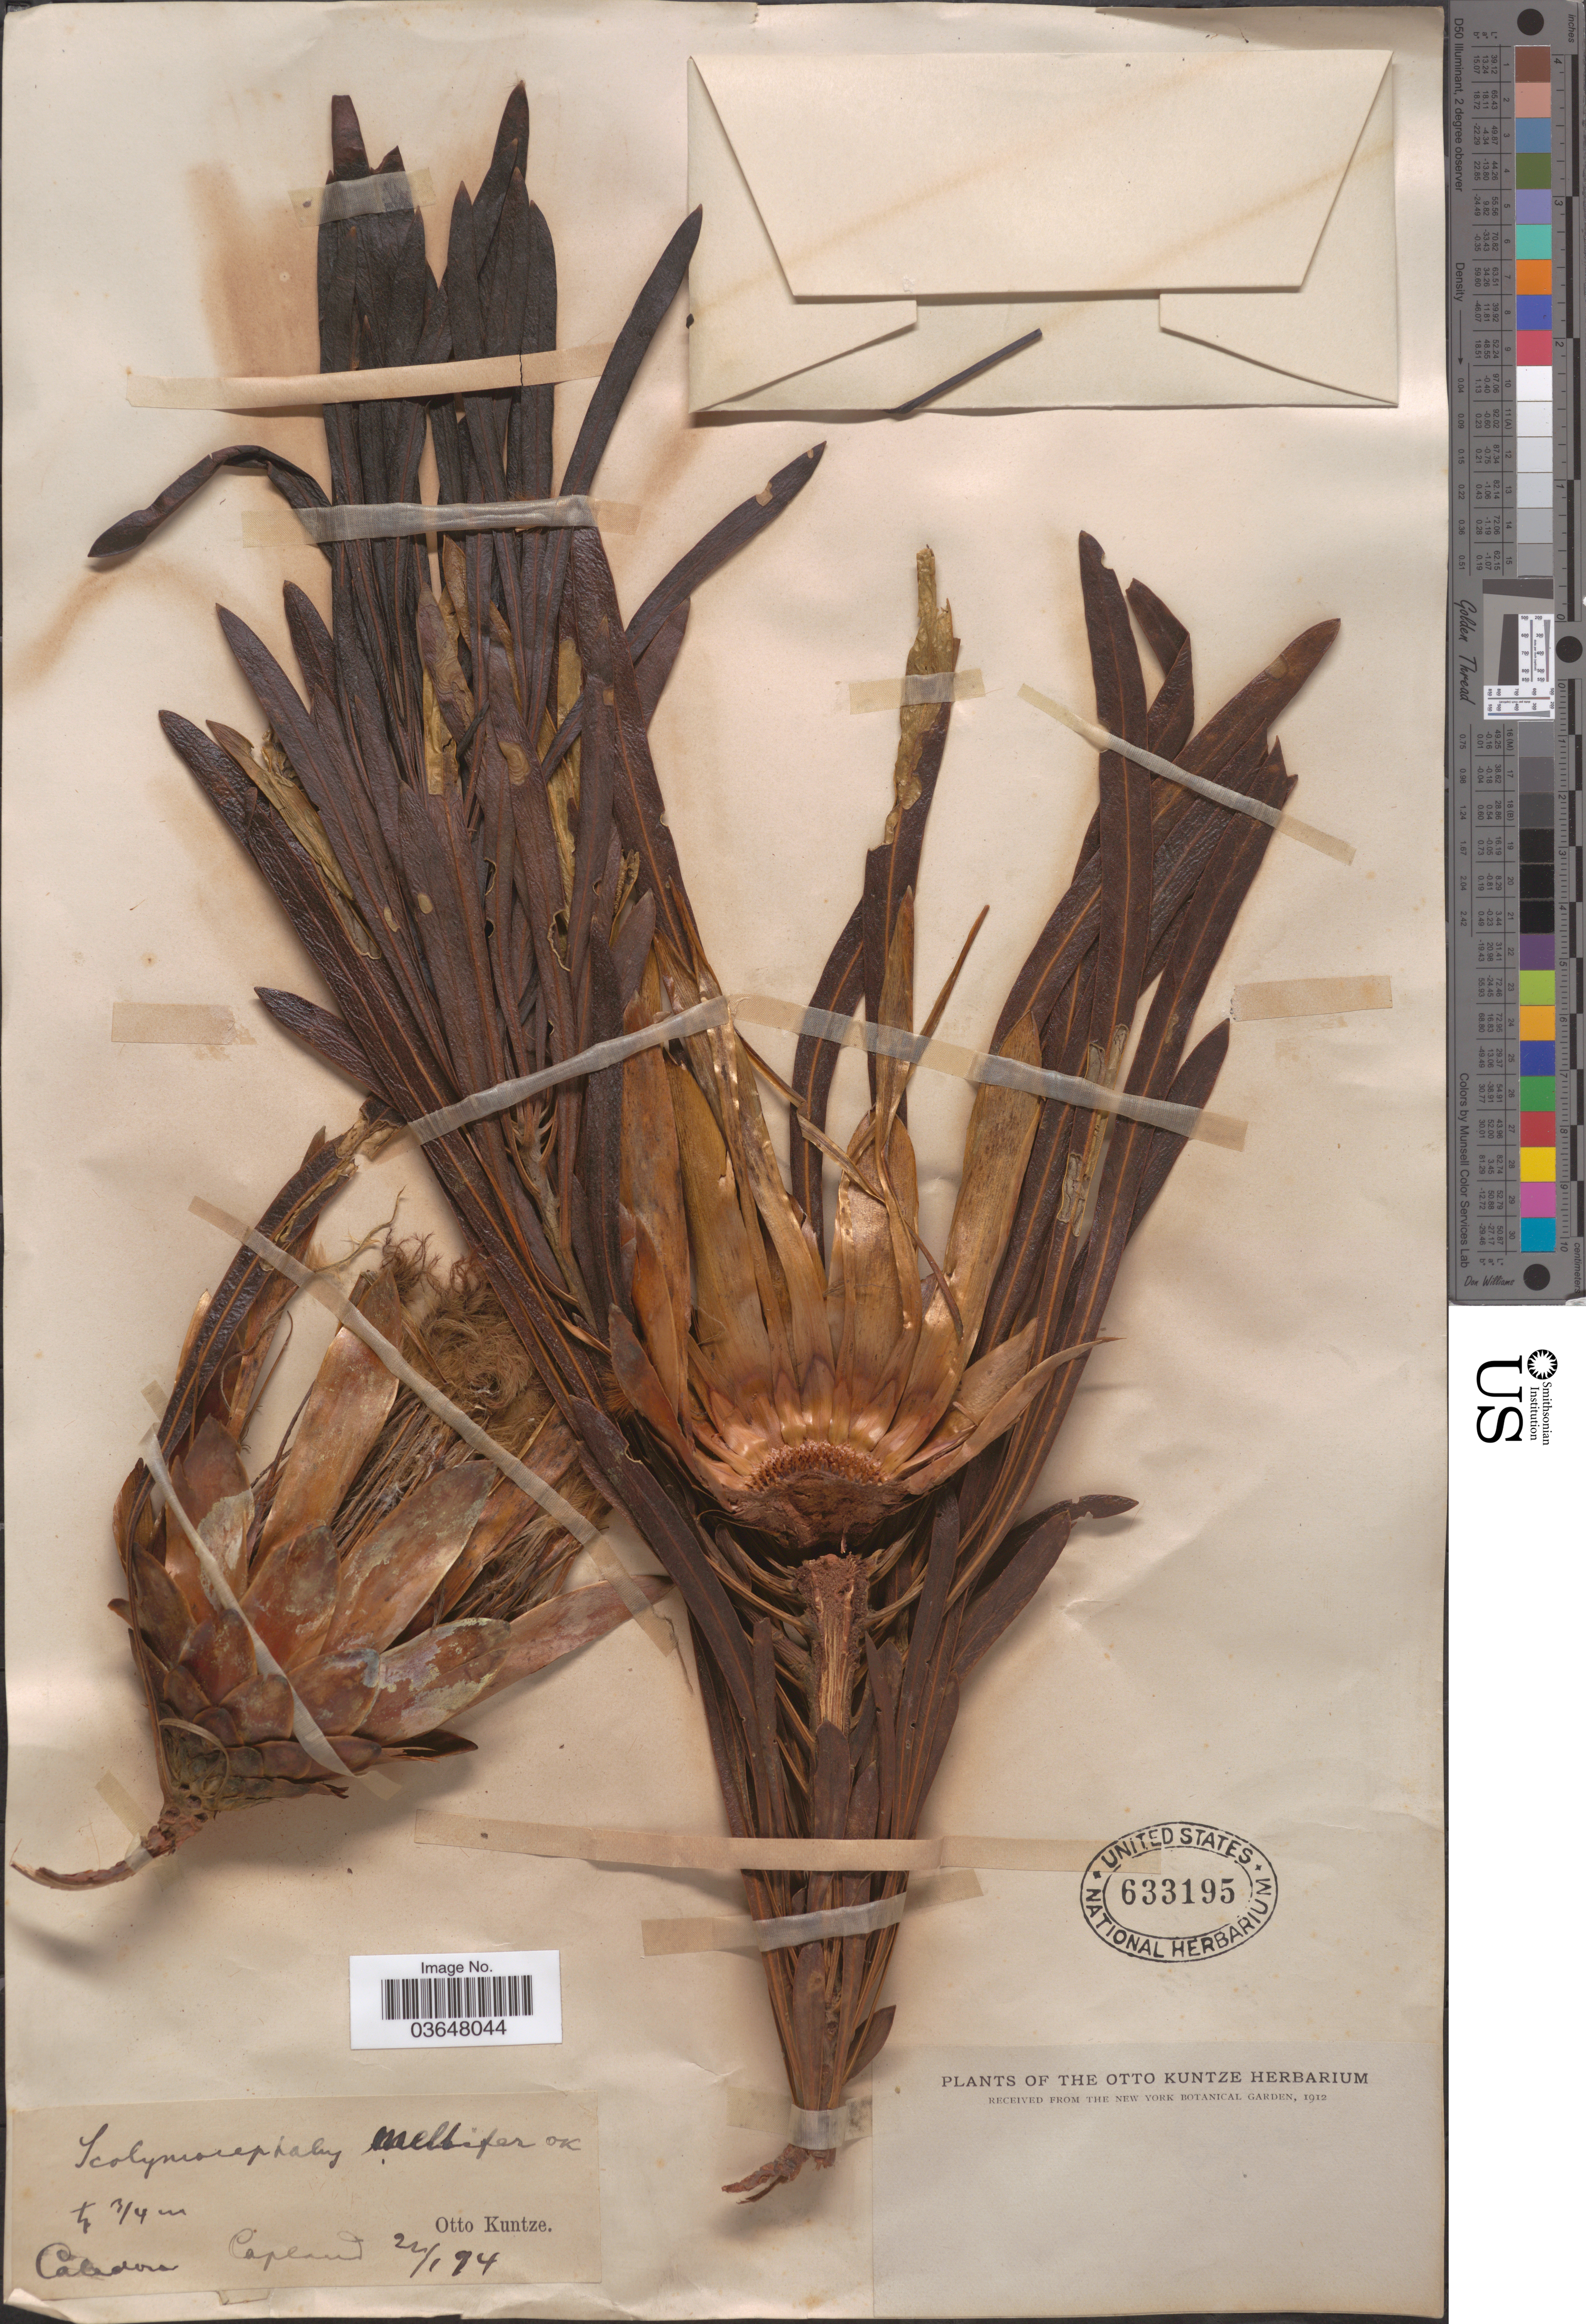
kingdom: Plantae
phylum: Tracheophyta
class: Magnoliopsida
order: Proteales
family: Proteaceae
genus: Protea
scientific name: Protea mellifera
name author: Thunb.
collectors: C.E.O. Kuntze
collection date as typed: Transcribed d/m/y: 22/1/94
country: South Africa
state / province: Western Cape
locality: Caledon. Capland.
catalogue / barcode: US 633195